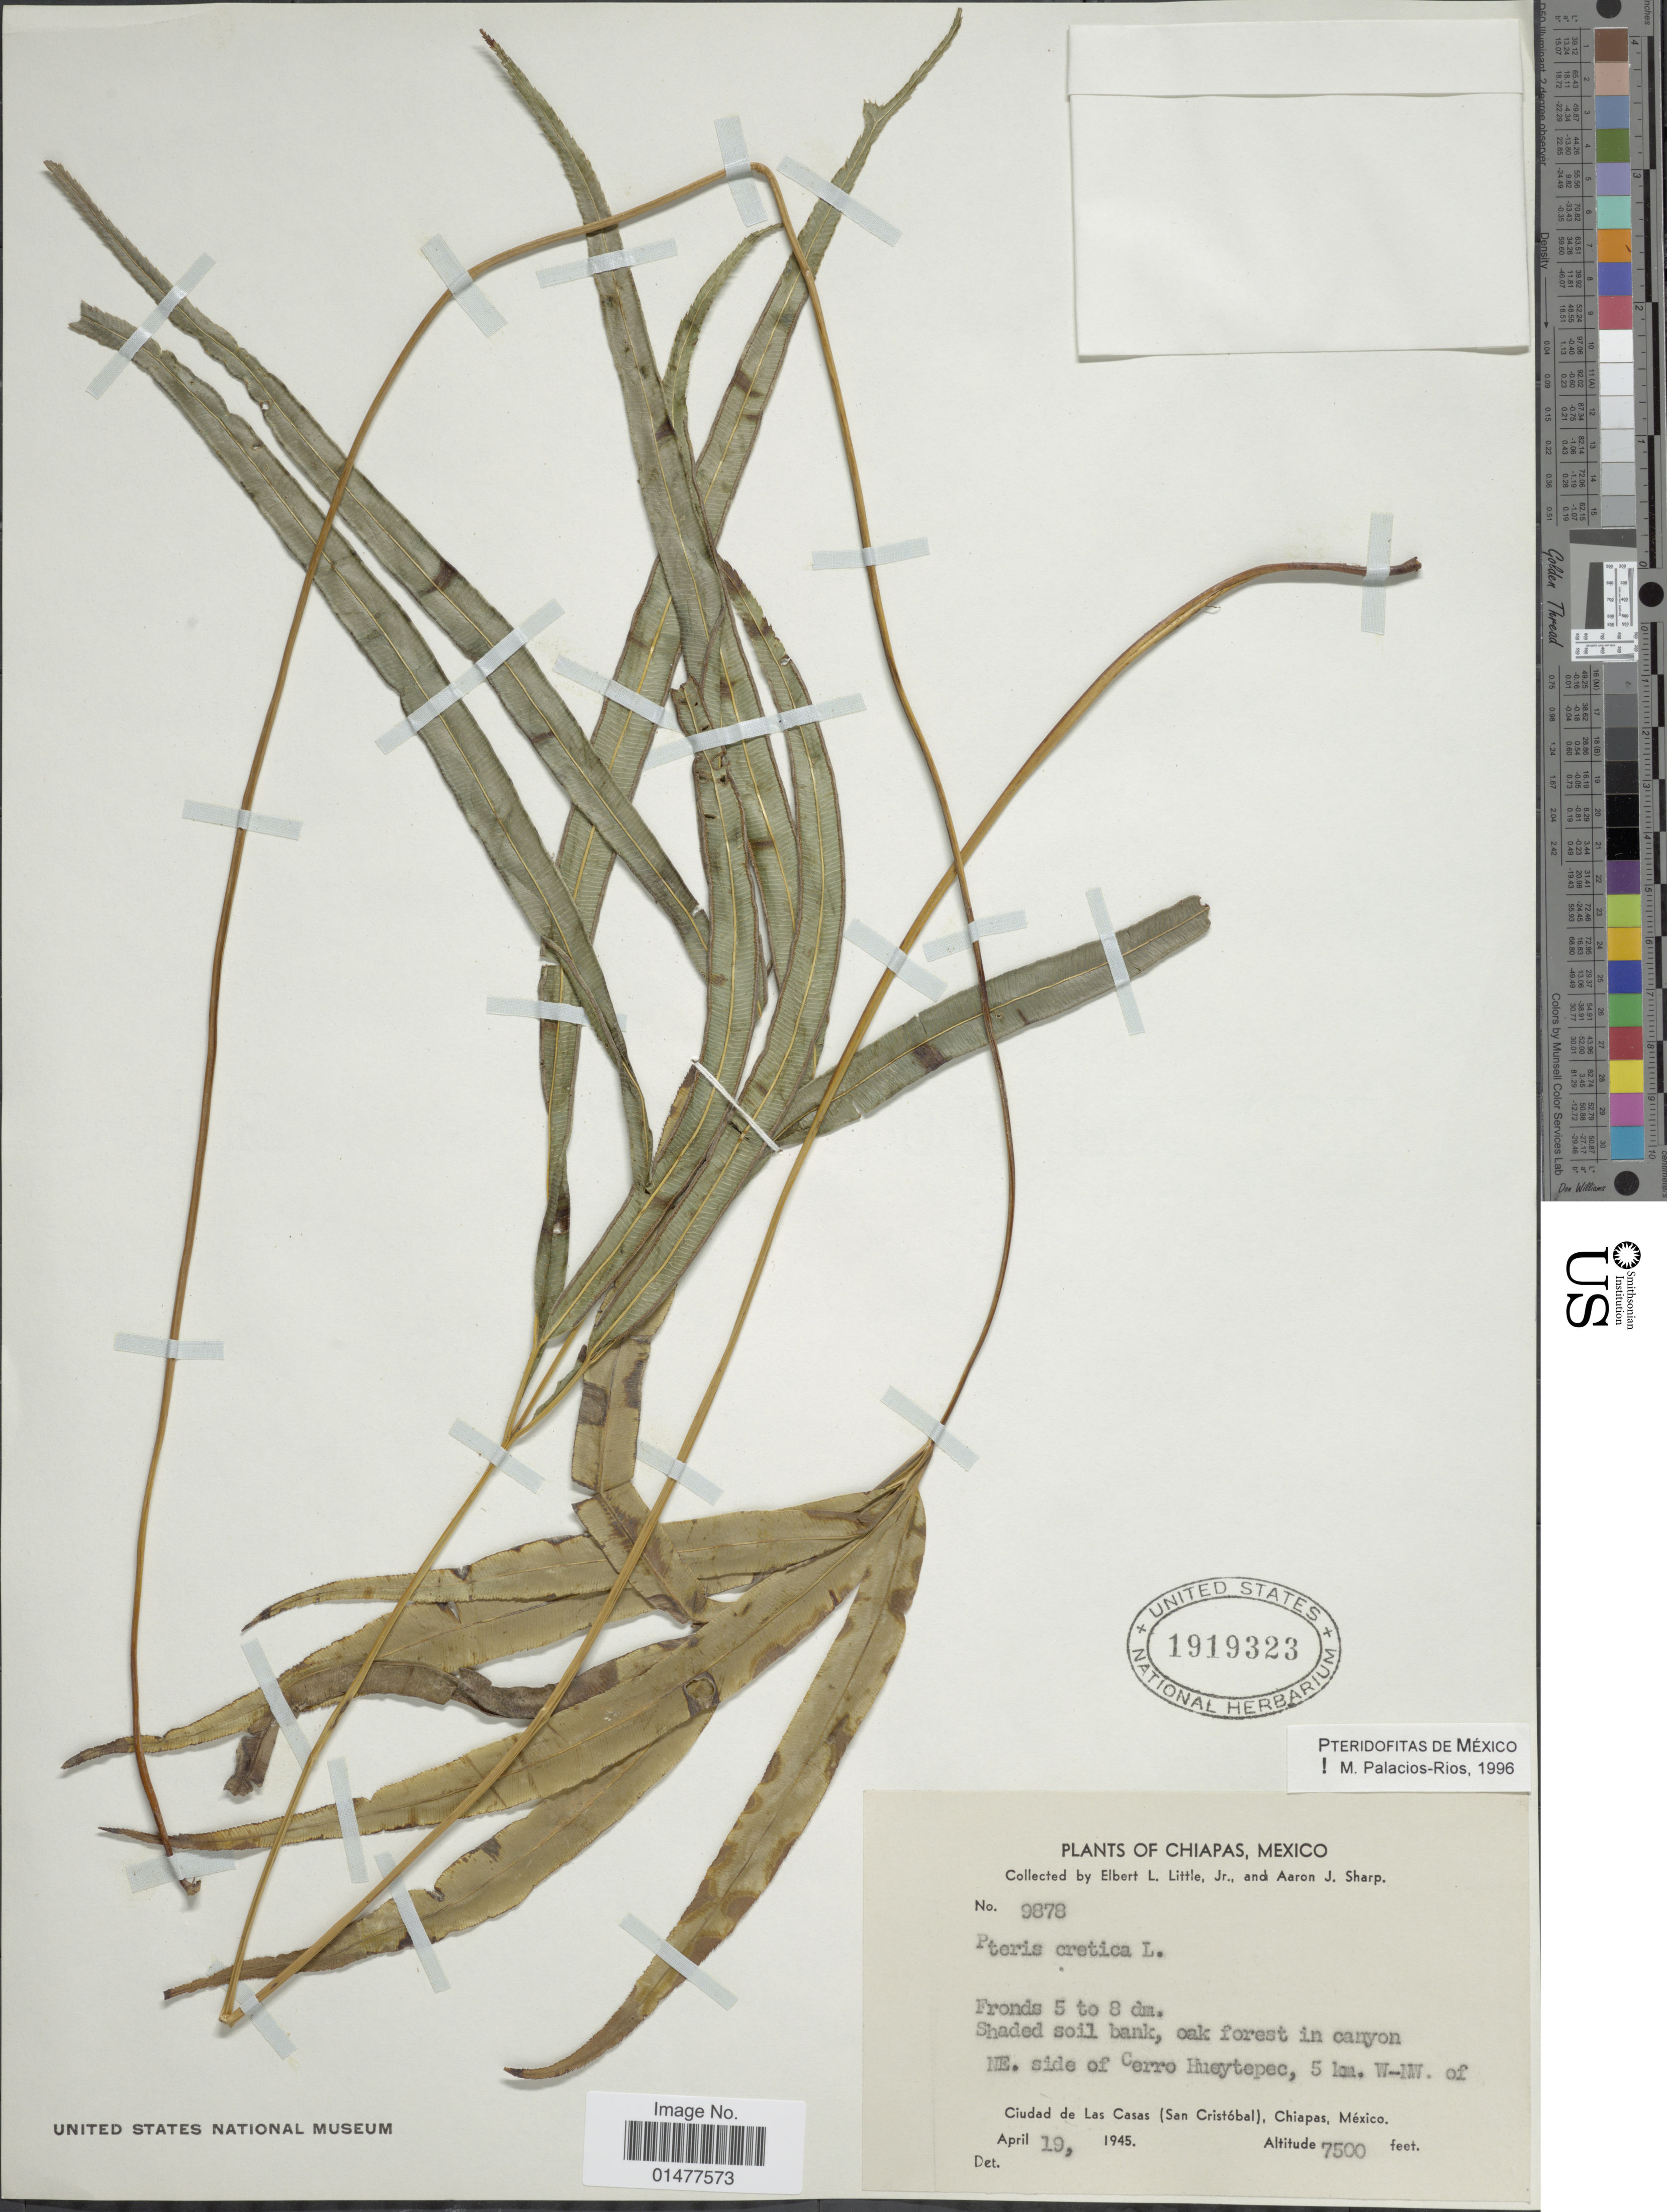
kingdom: Plantae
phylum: Tracheophyta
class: Polypodiopsida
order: Polypodiales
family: Pteridaceae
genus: Pteris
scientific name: Pteris cretica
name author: L.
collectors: E. L. Little & Mrs A. J. Sharp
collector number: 9878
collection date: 1945-04-19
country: Mexico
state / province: Chiapas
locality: NE. side of Cerro Hueytepec, 5 km. W-NW. of Ciudad de Las Casas (San Cristóbal).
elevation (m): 2286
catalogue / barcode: US 1919323